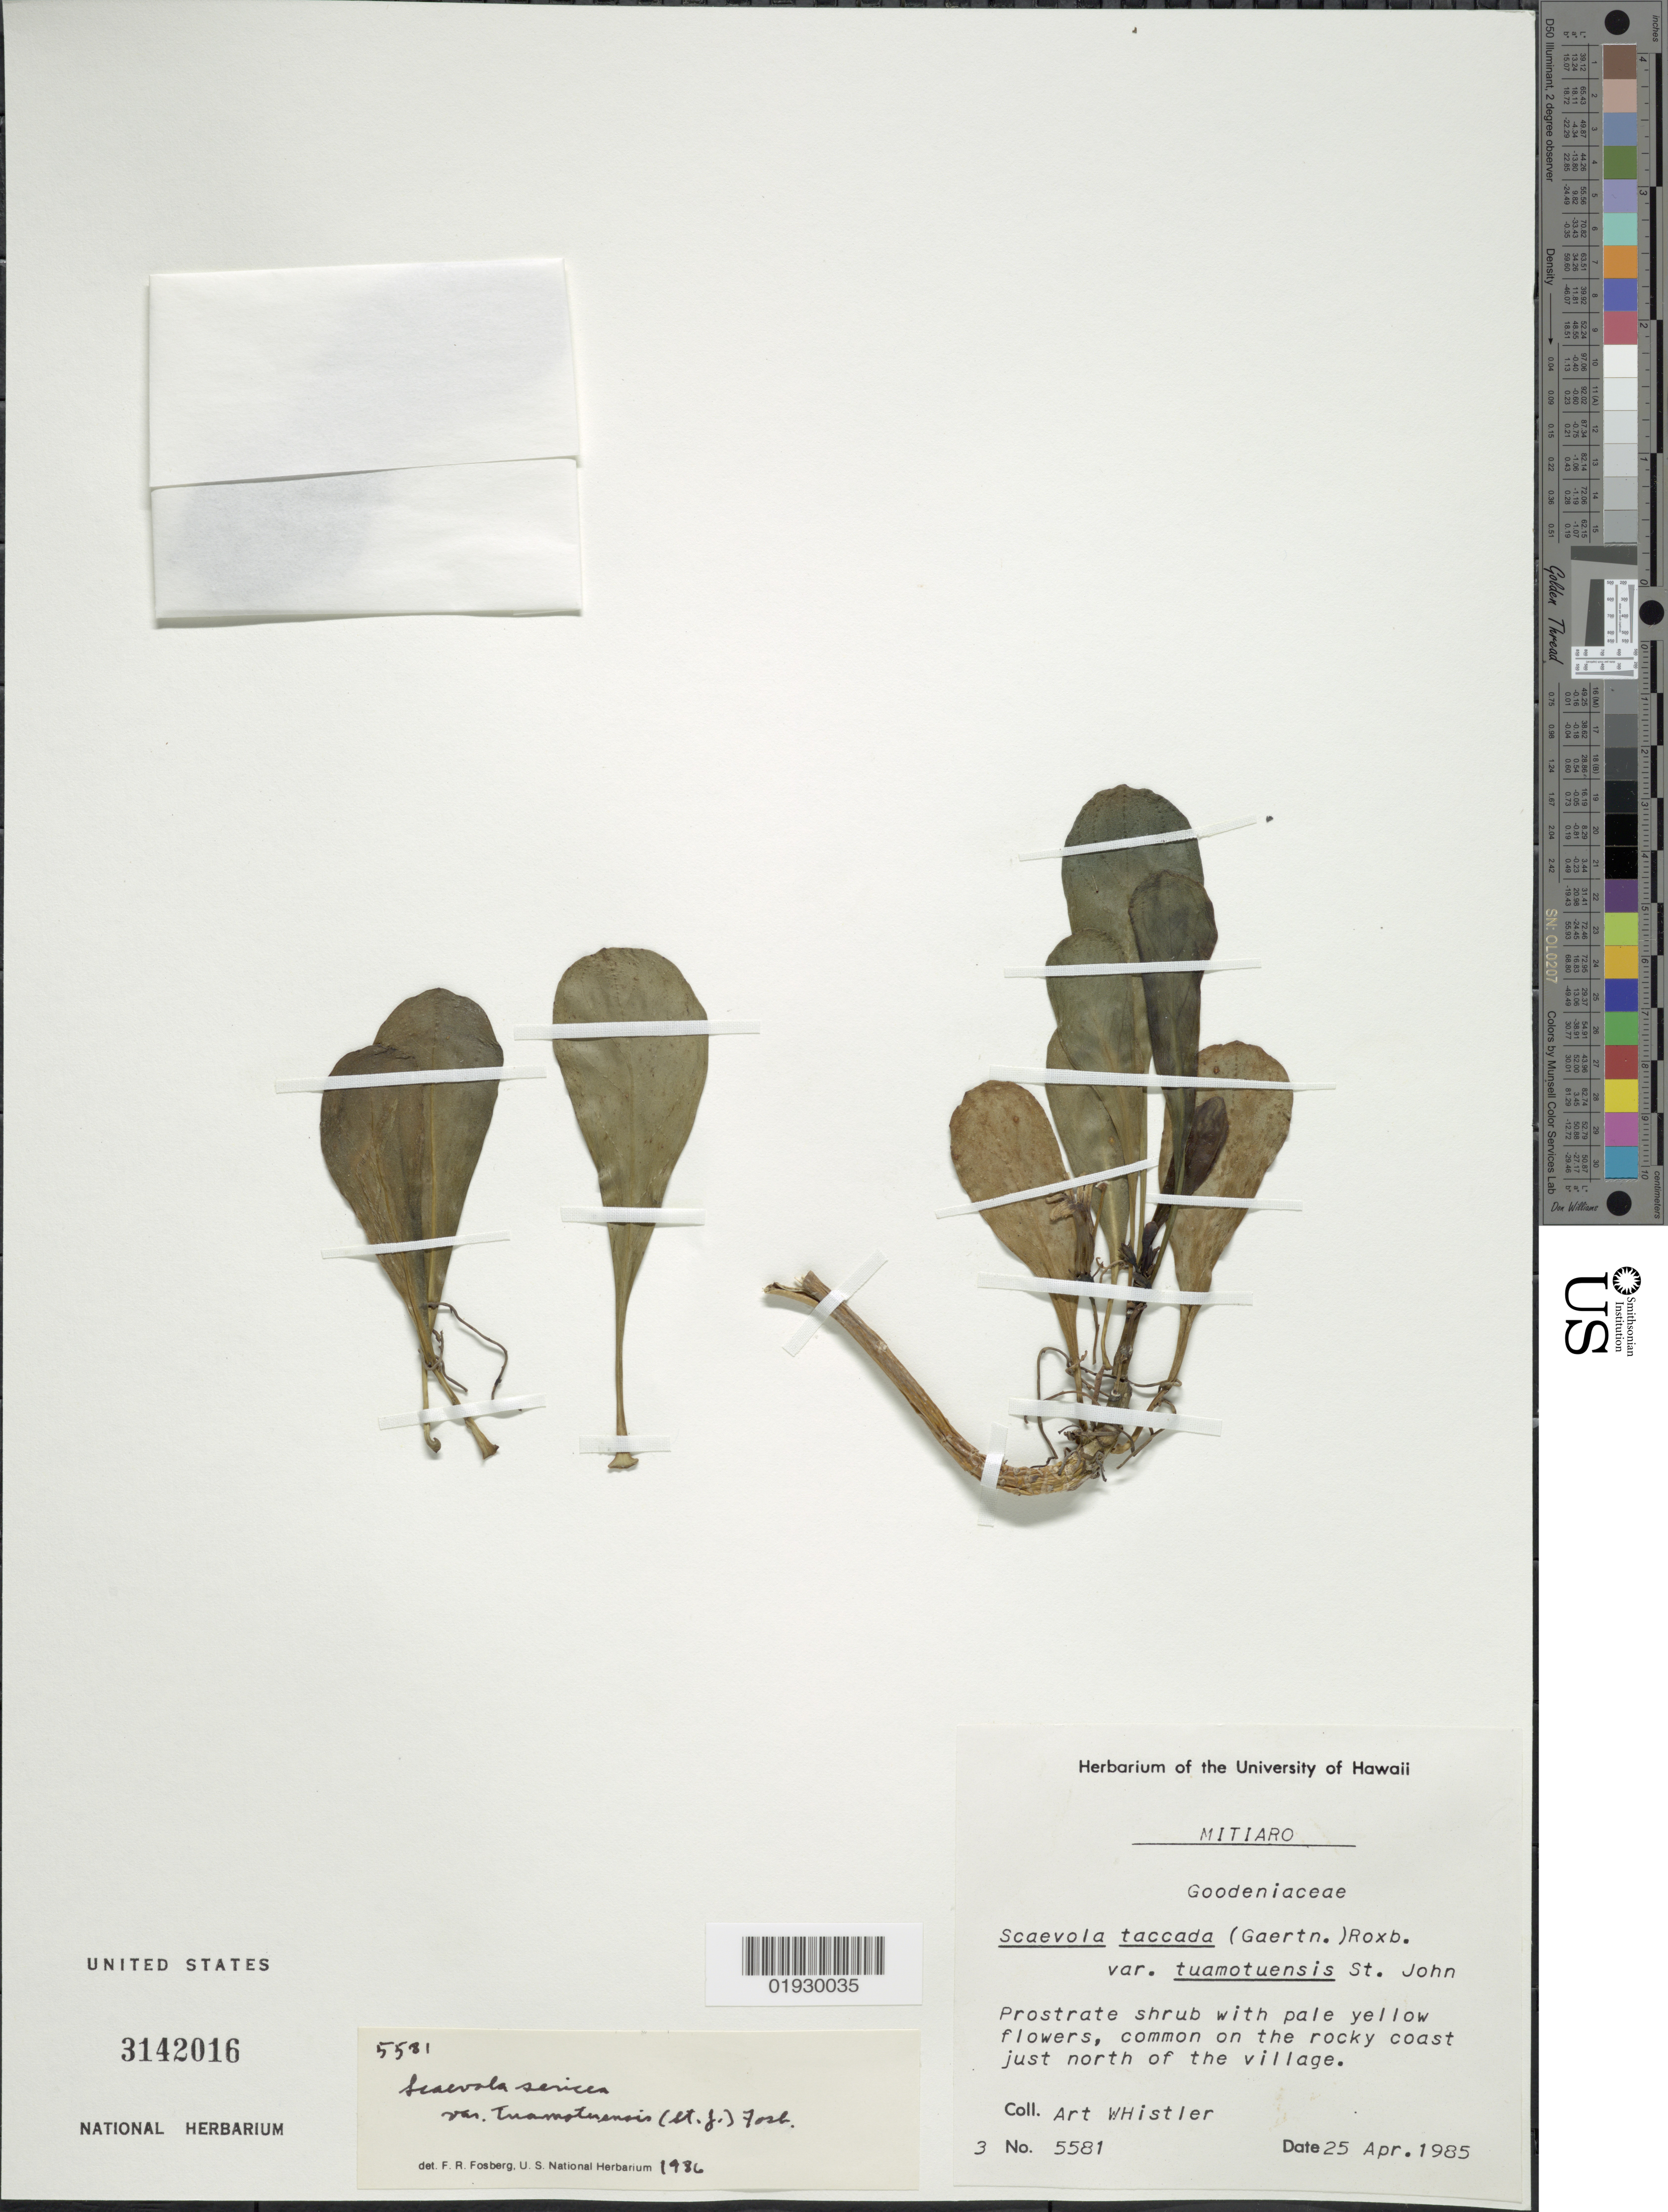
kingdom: Plantae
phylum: Tracheophyta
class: Magnoliopsida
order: Asterales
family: Goodeniaceae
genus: Scaevola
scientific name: Scaevola taccada var. tuamotensis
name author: H. St. John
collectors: A. Whistler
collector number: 5581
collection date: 1985-04-25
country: Cook Islands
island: Mitiaro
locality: Just north of the village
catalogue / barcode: US 3142016